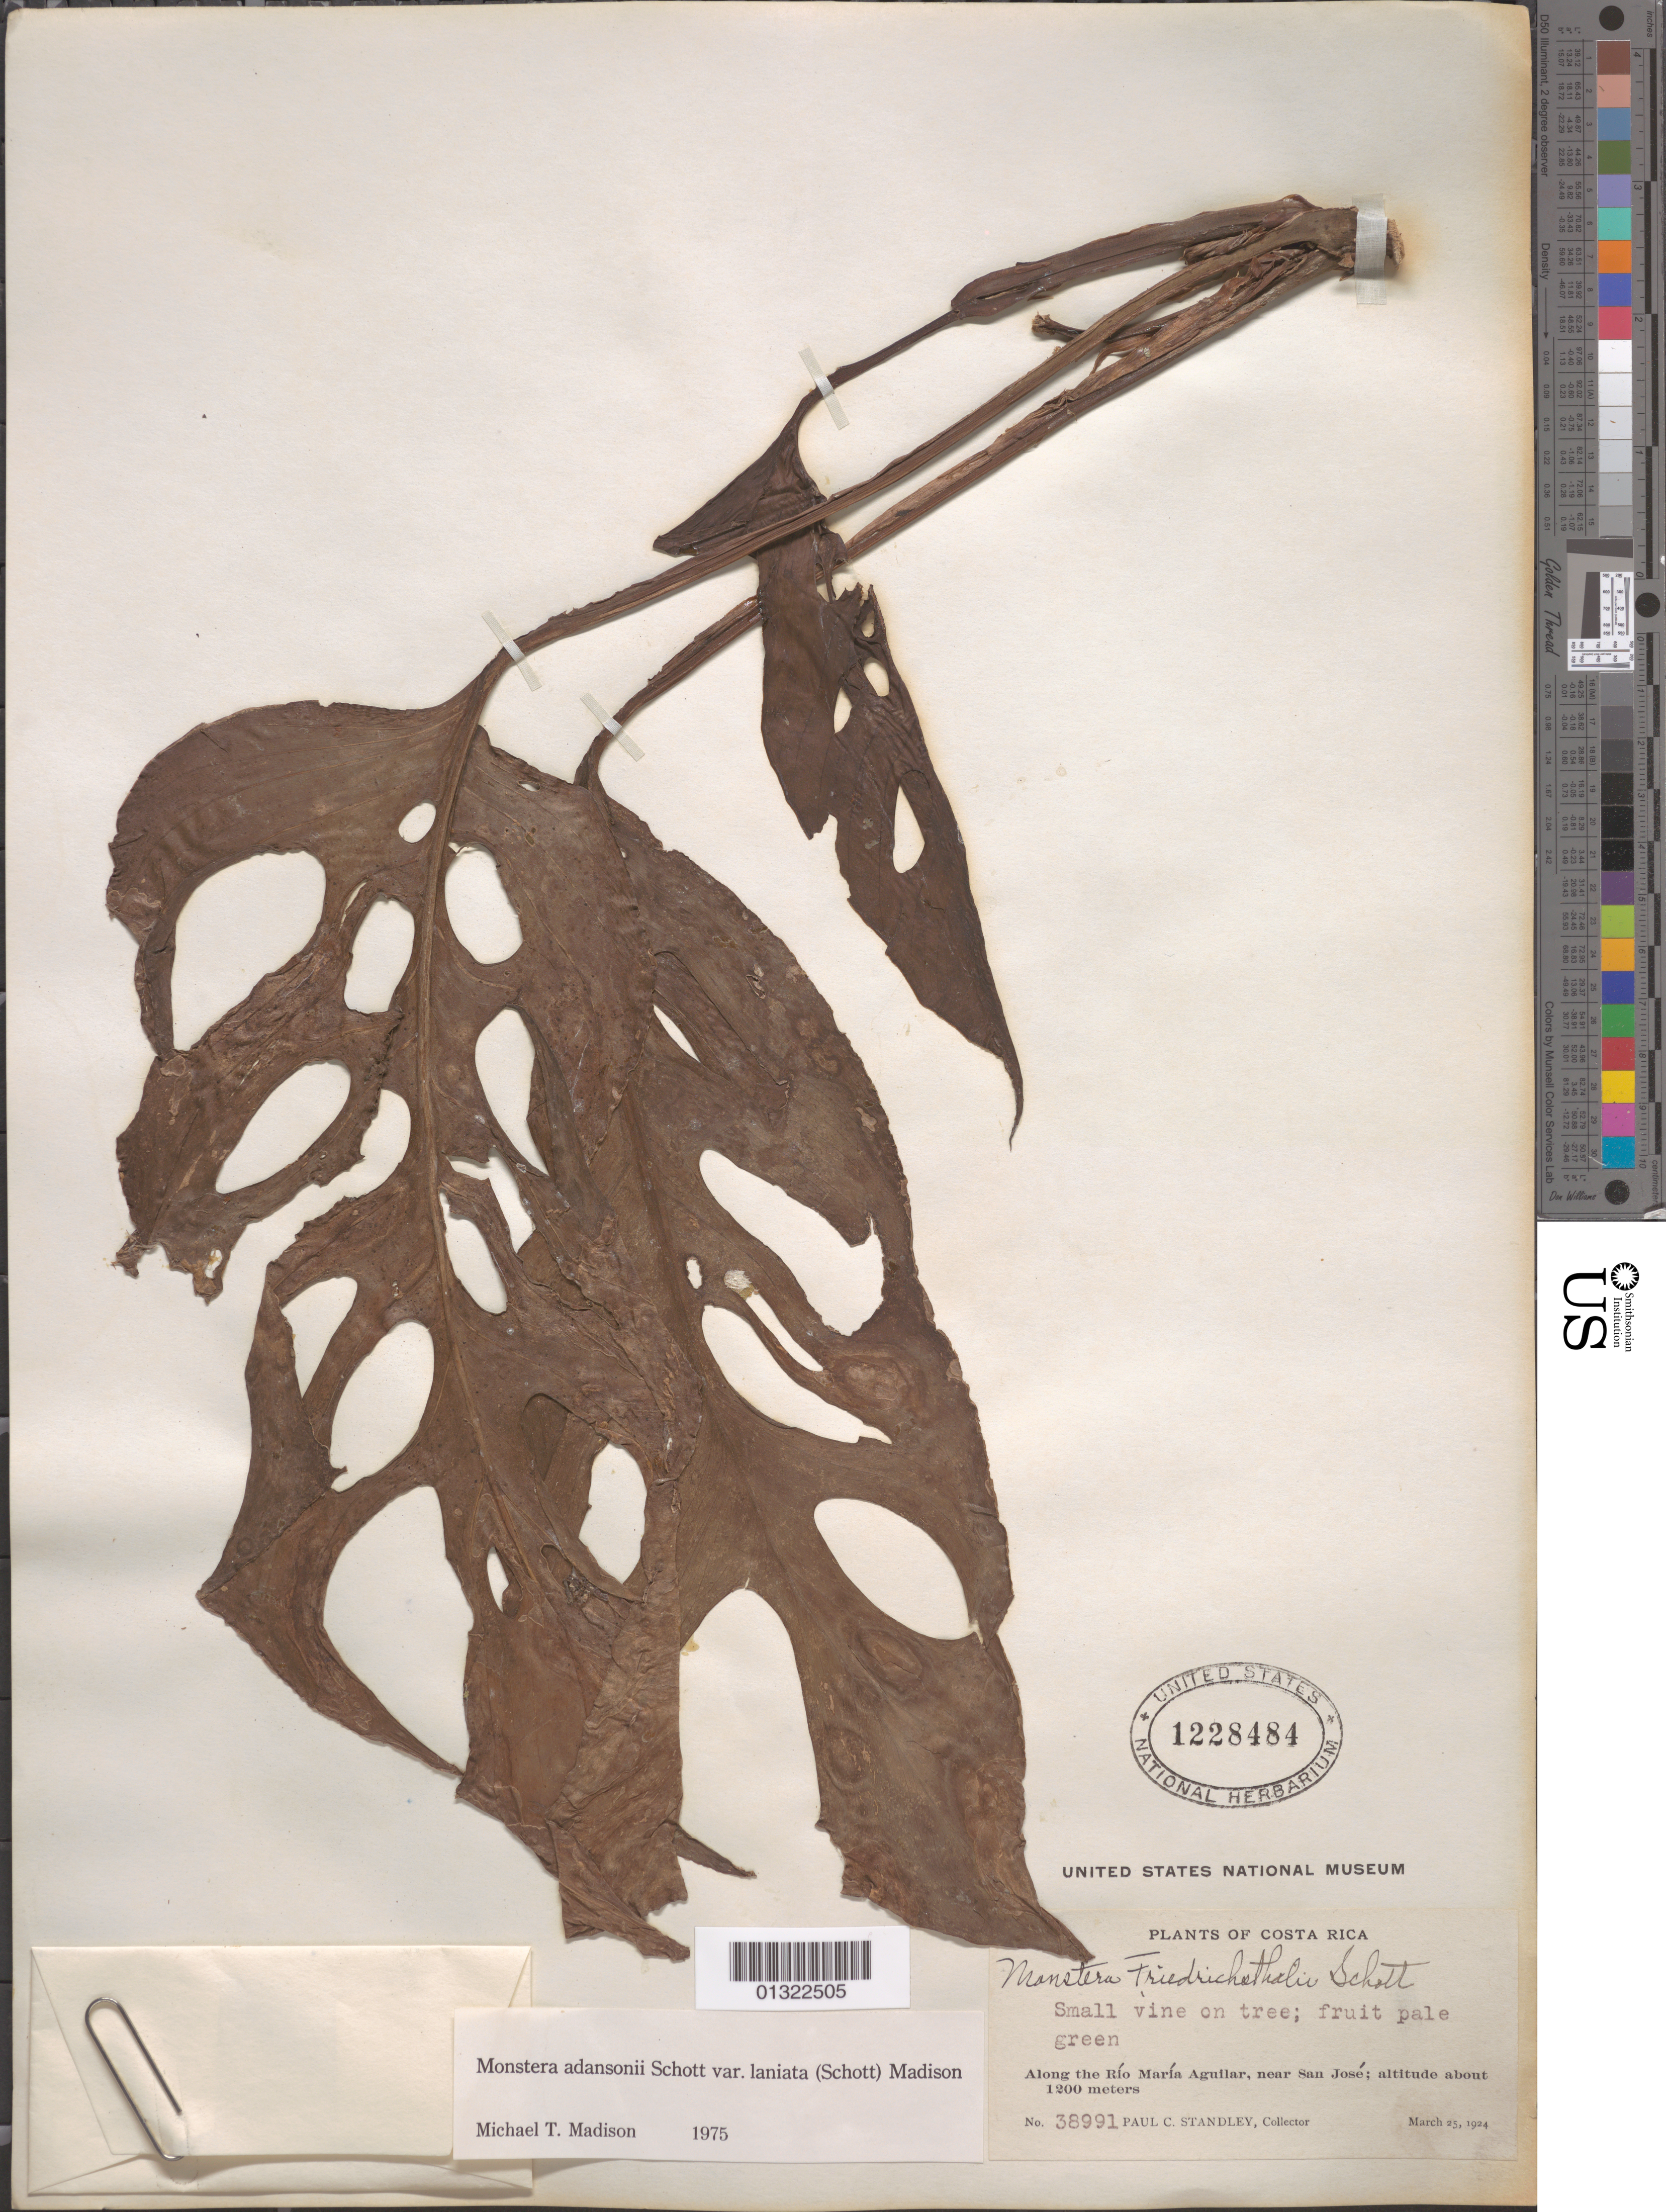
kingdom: Plantae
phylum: Tracheophyta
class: Liliopsida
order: Alismatales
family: Araceae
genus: Monstera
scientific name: Monstera adansonii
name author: Schott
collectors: P. C. Standley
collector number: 38991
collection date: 1924-03-25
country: Costa Rica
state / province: San José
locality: Along the Río María Aguilar, near San José.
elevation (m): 1200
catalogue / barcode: US 1228484